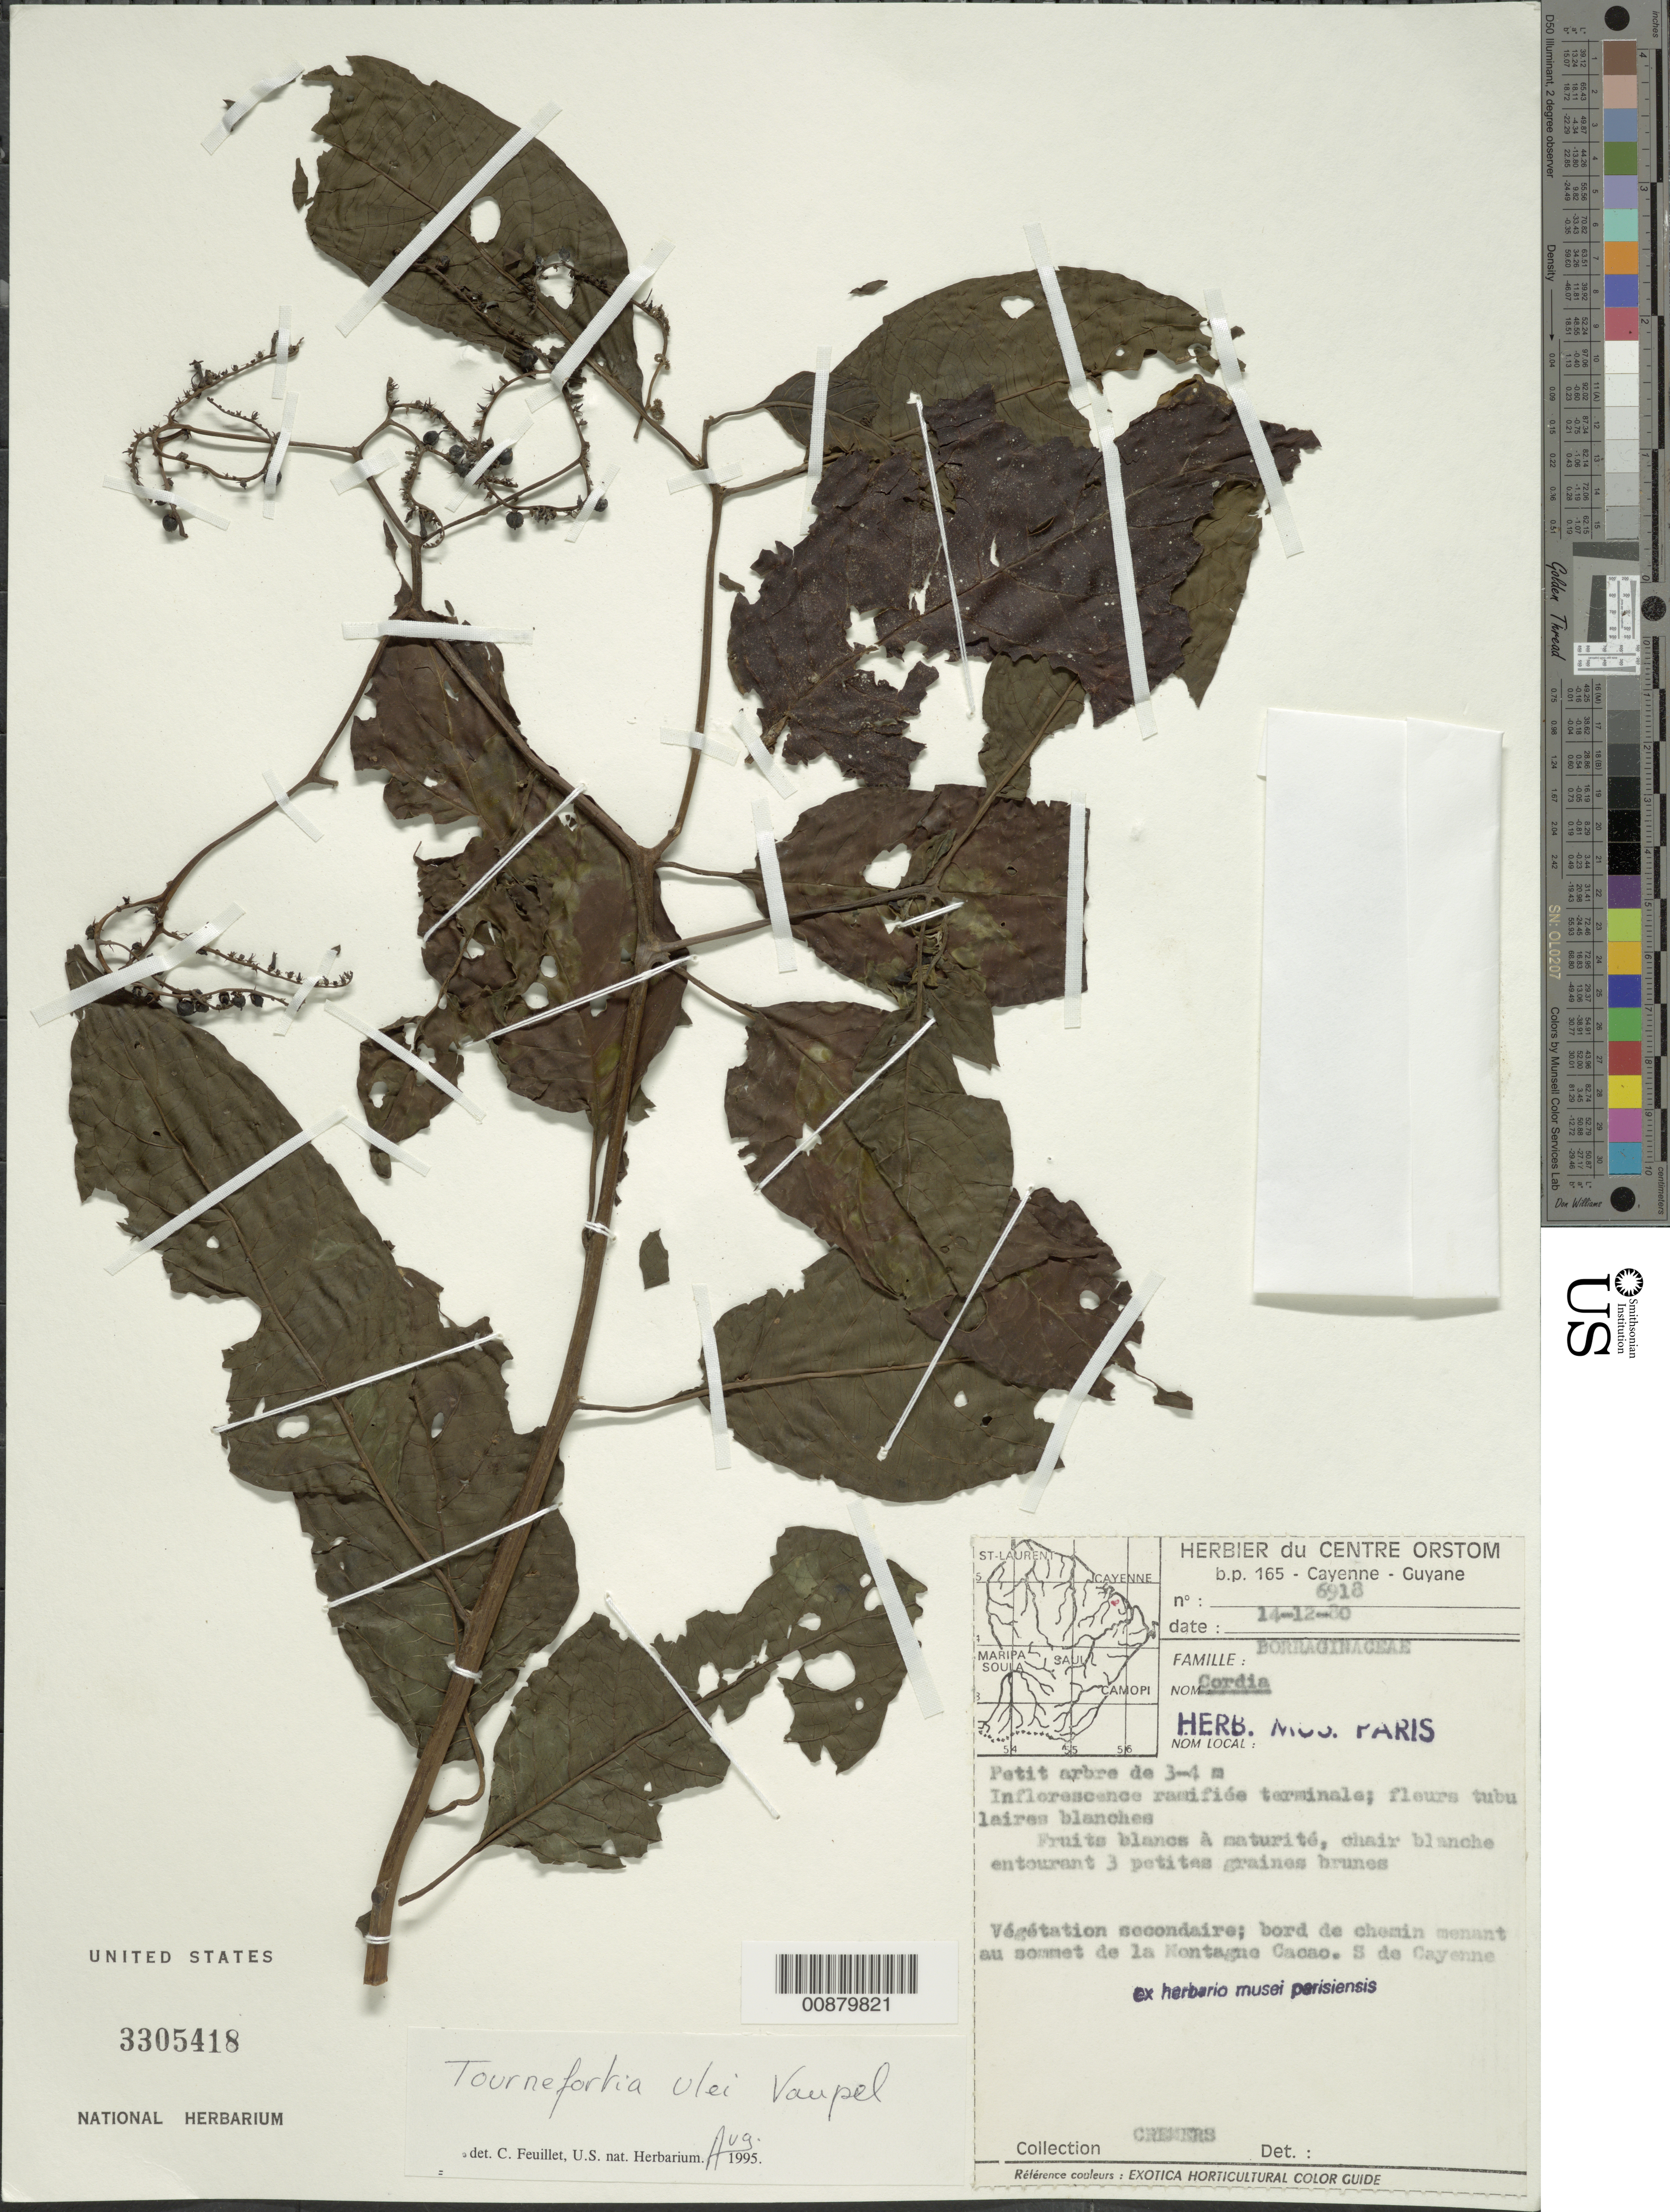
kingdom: Plantae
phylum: Tracheophyta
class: Magnoliopsida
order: Boraginales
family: Heliotropiaceae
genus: Tournefortia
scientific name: Tournefortia ulei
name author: Vaupel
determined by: Feuillet, C.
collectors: G. Cremers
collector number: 6918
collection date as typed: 14-Dec-80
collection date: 1980-12-14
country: French Guiana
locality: Montagne Cacao, S de Cayenne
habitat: Vegetación secondaire; borde de chemin menant au sommet de la montagne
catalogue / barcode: US 3305418